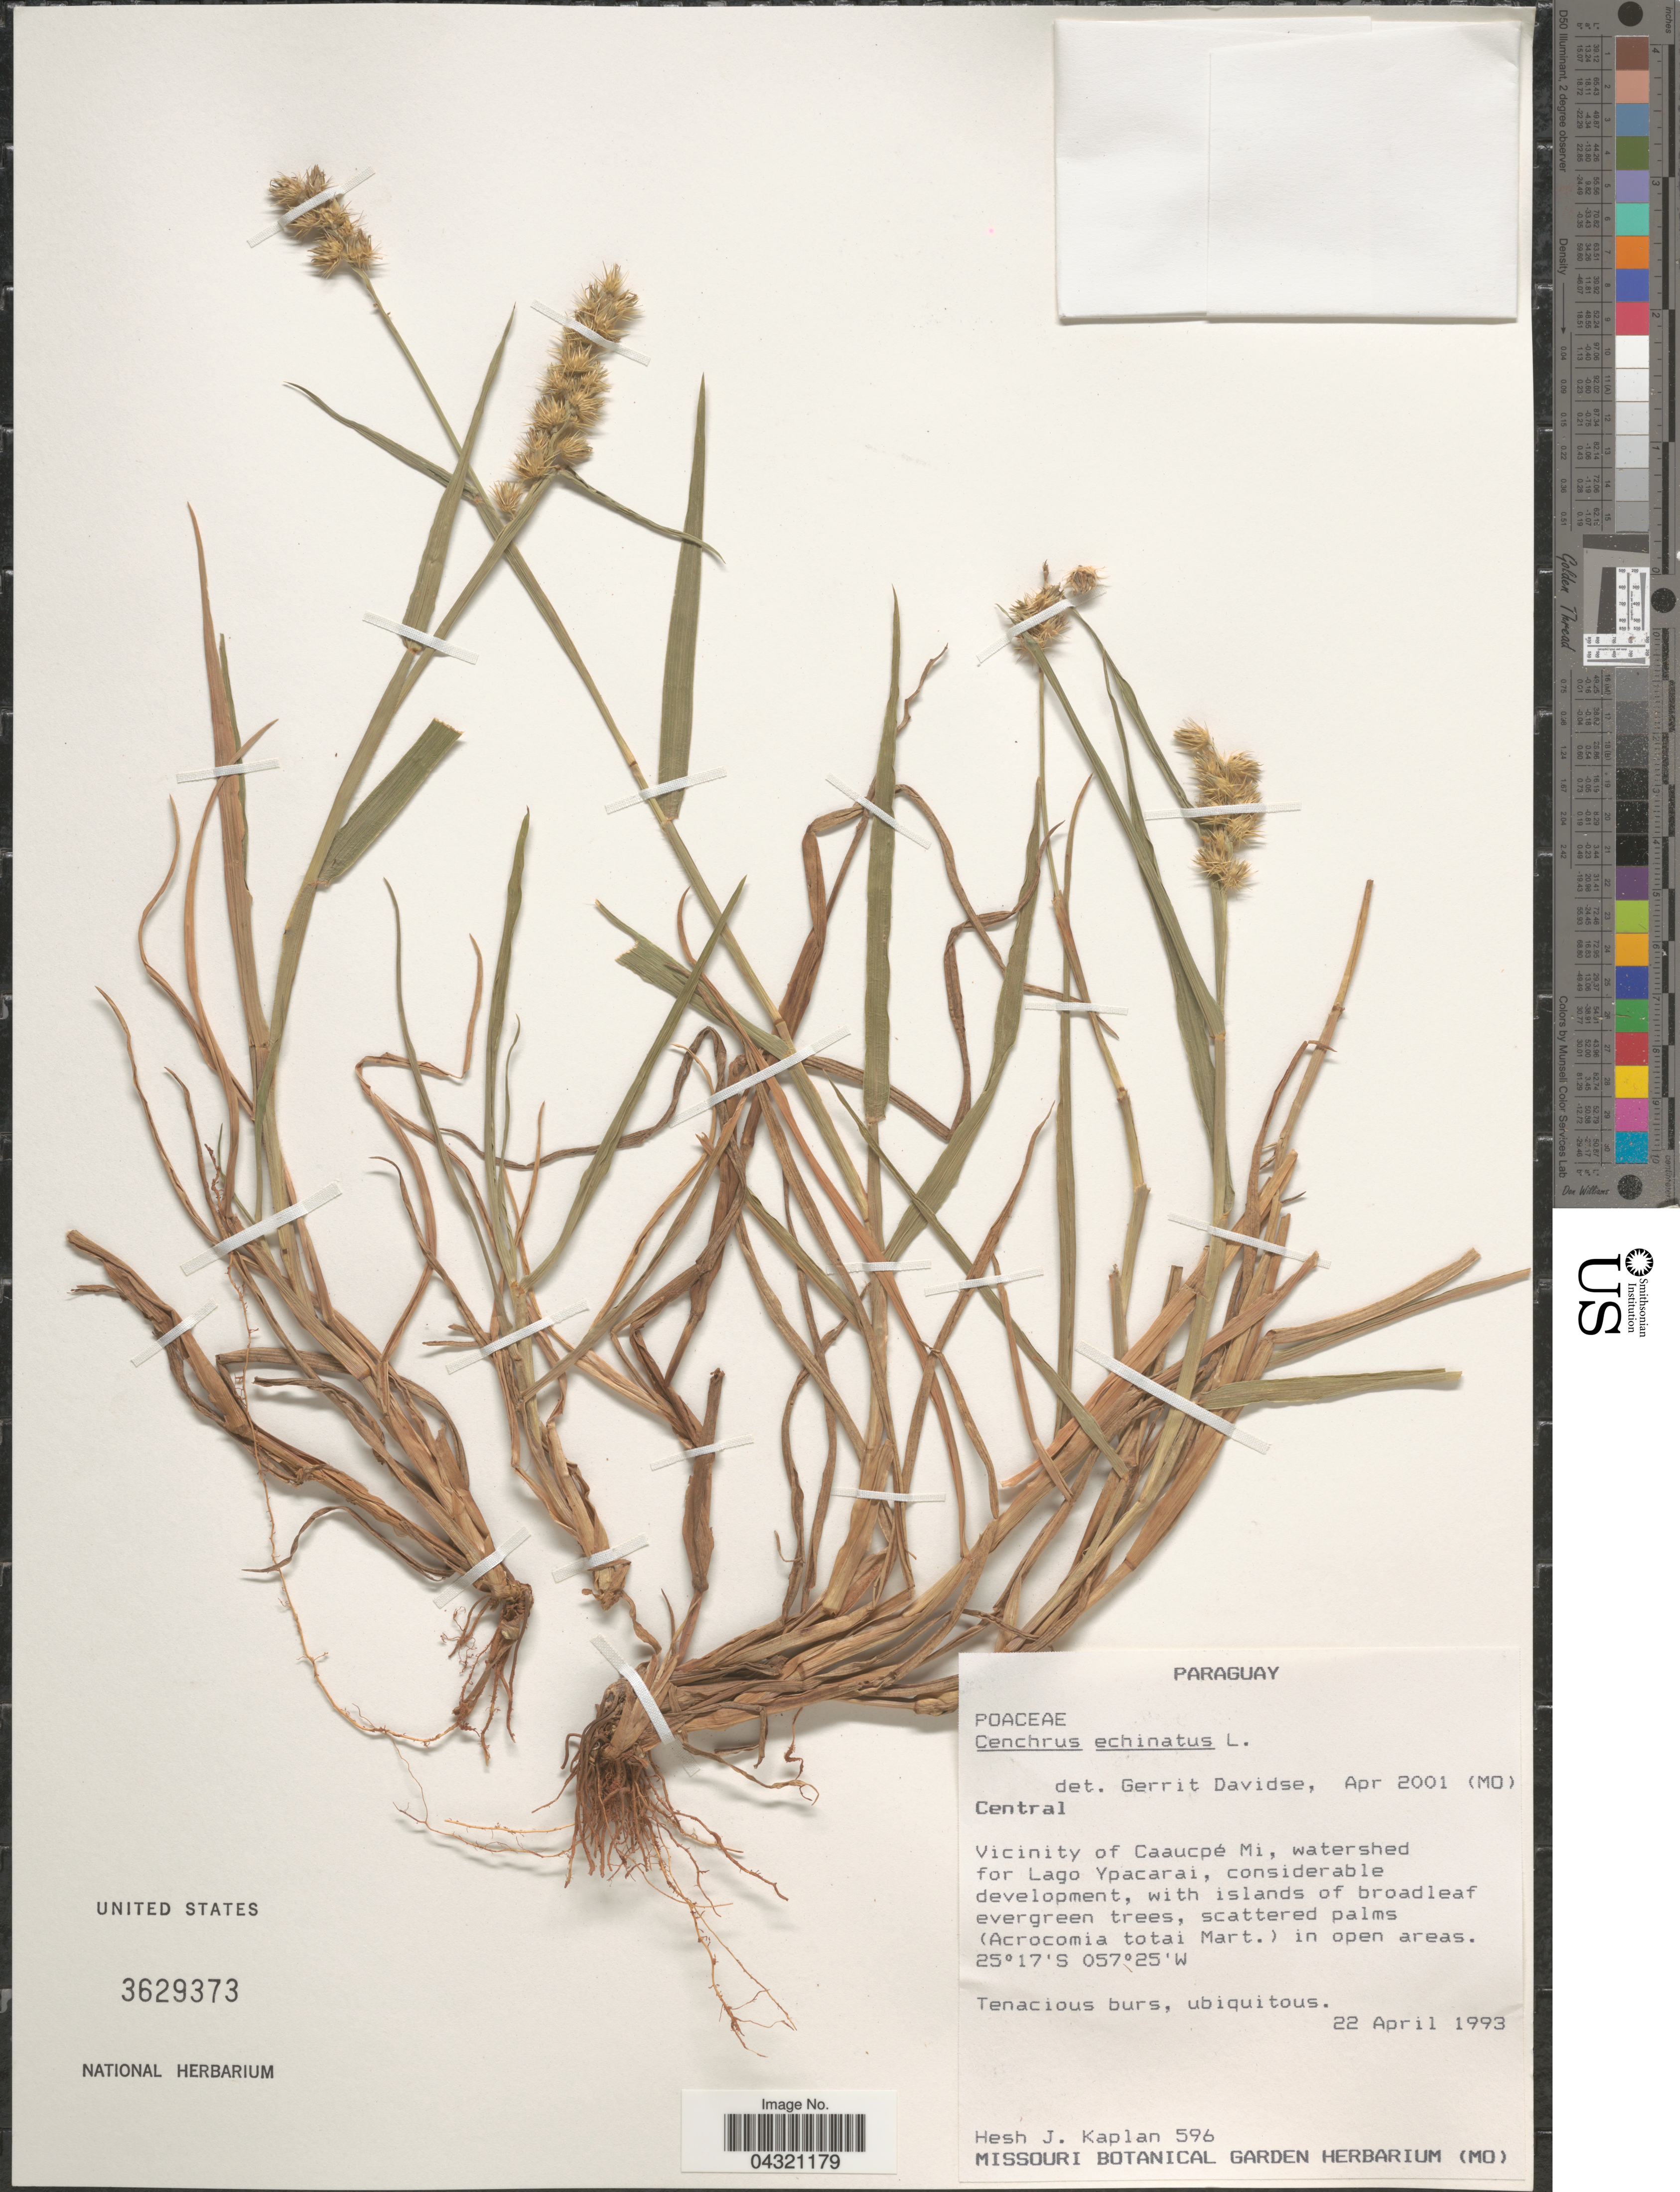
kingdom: Plantae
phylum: Tracheophyta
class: Liliopsida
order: Poales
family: Poaceae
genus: Cenchrus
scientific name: Cenchrus echinatus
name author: L.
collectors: H. Kaplan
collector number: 596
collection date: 1993-04-22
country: Paraguay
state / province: Central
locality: Vicinity of Caaucpé Mi, watershed for Lago Ypacarai, considerable development.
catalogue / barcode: US 3629373